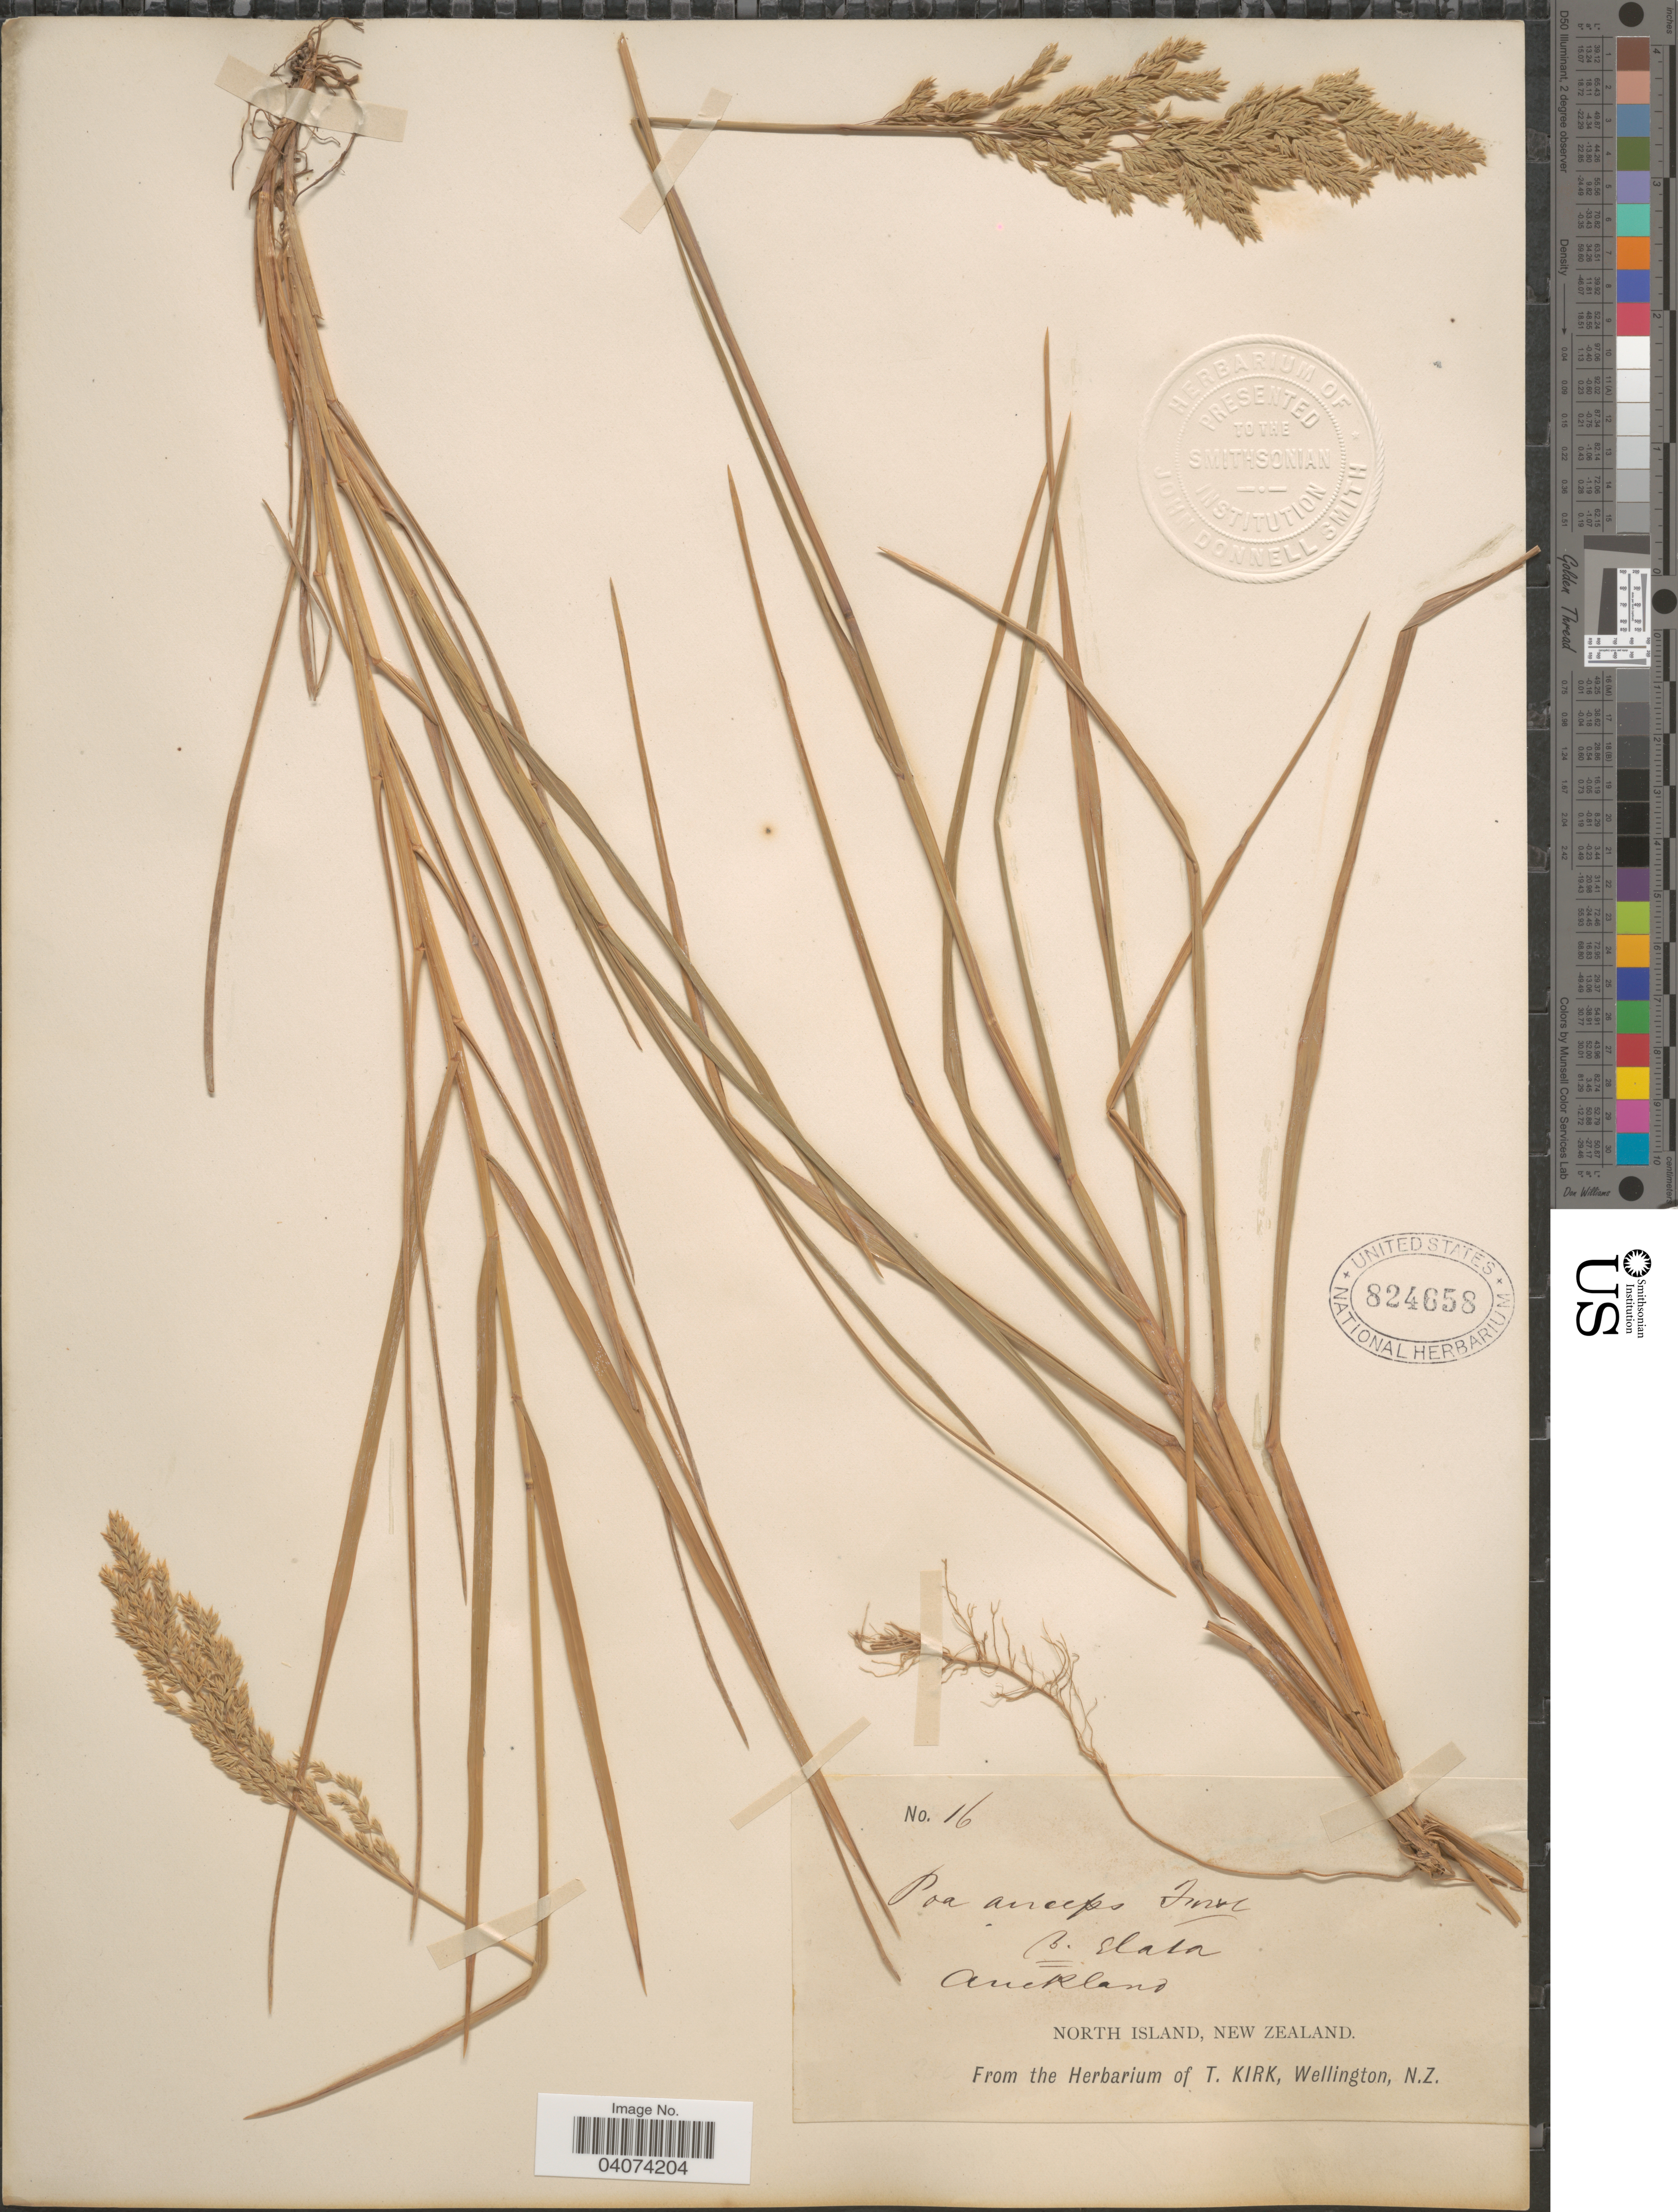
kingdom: Plantae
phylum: Tracheophyta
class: Liliopsida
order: Poales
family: Poaceae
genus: Poa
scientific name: Poa anceps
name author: G. Forst.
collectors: ex herb. T. Kirk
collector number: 16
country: New Zealand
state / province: Auckland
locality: Auckland. North Island.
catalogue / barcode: US 824658